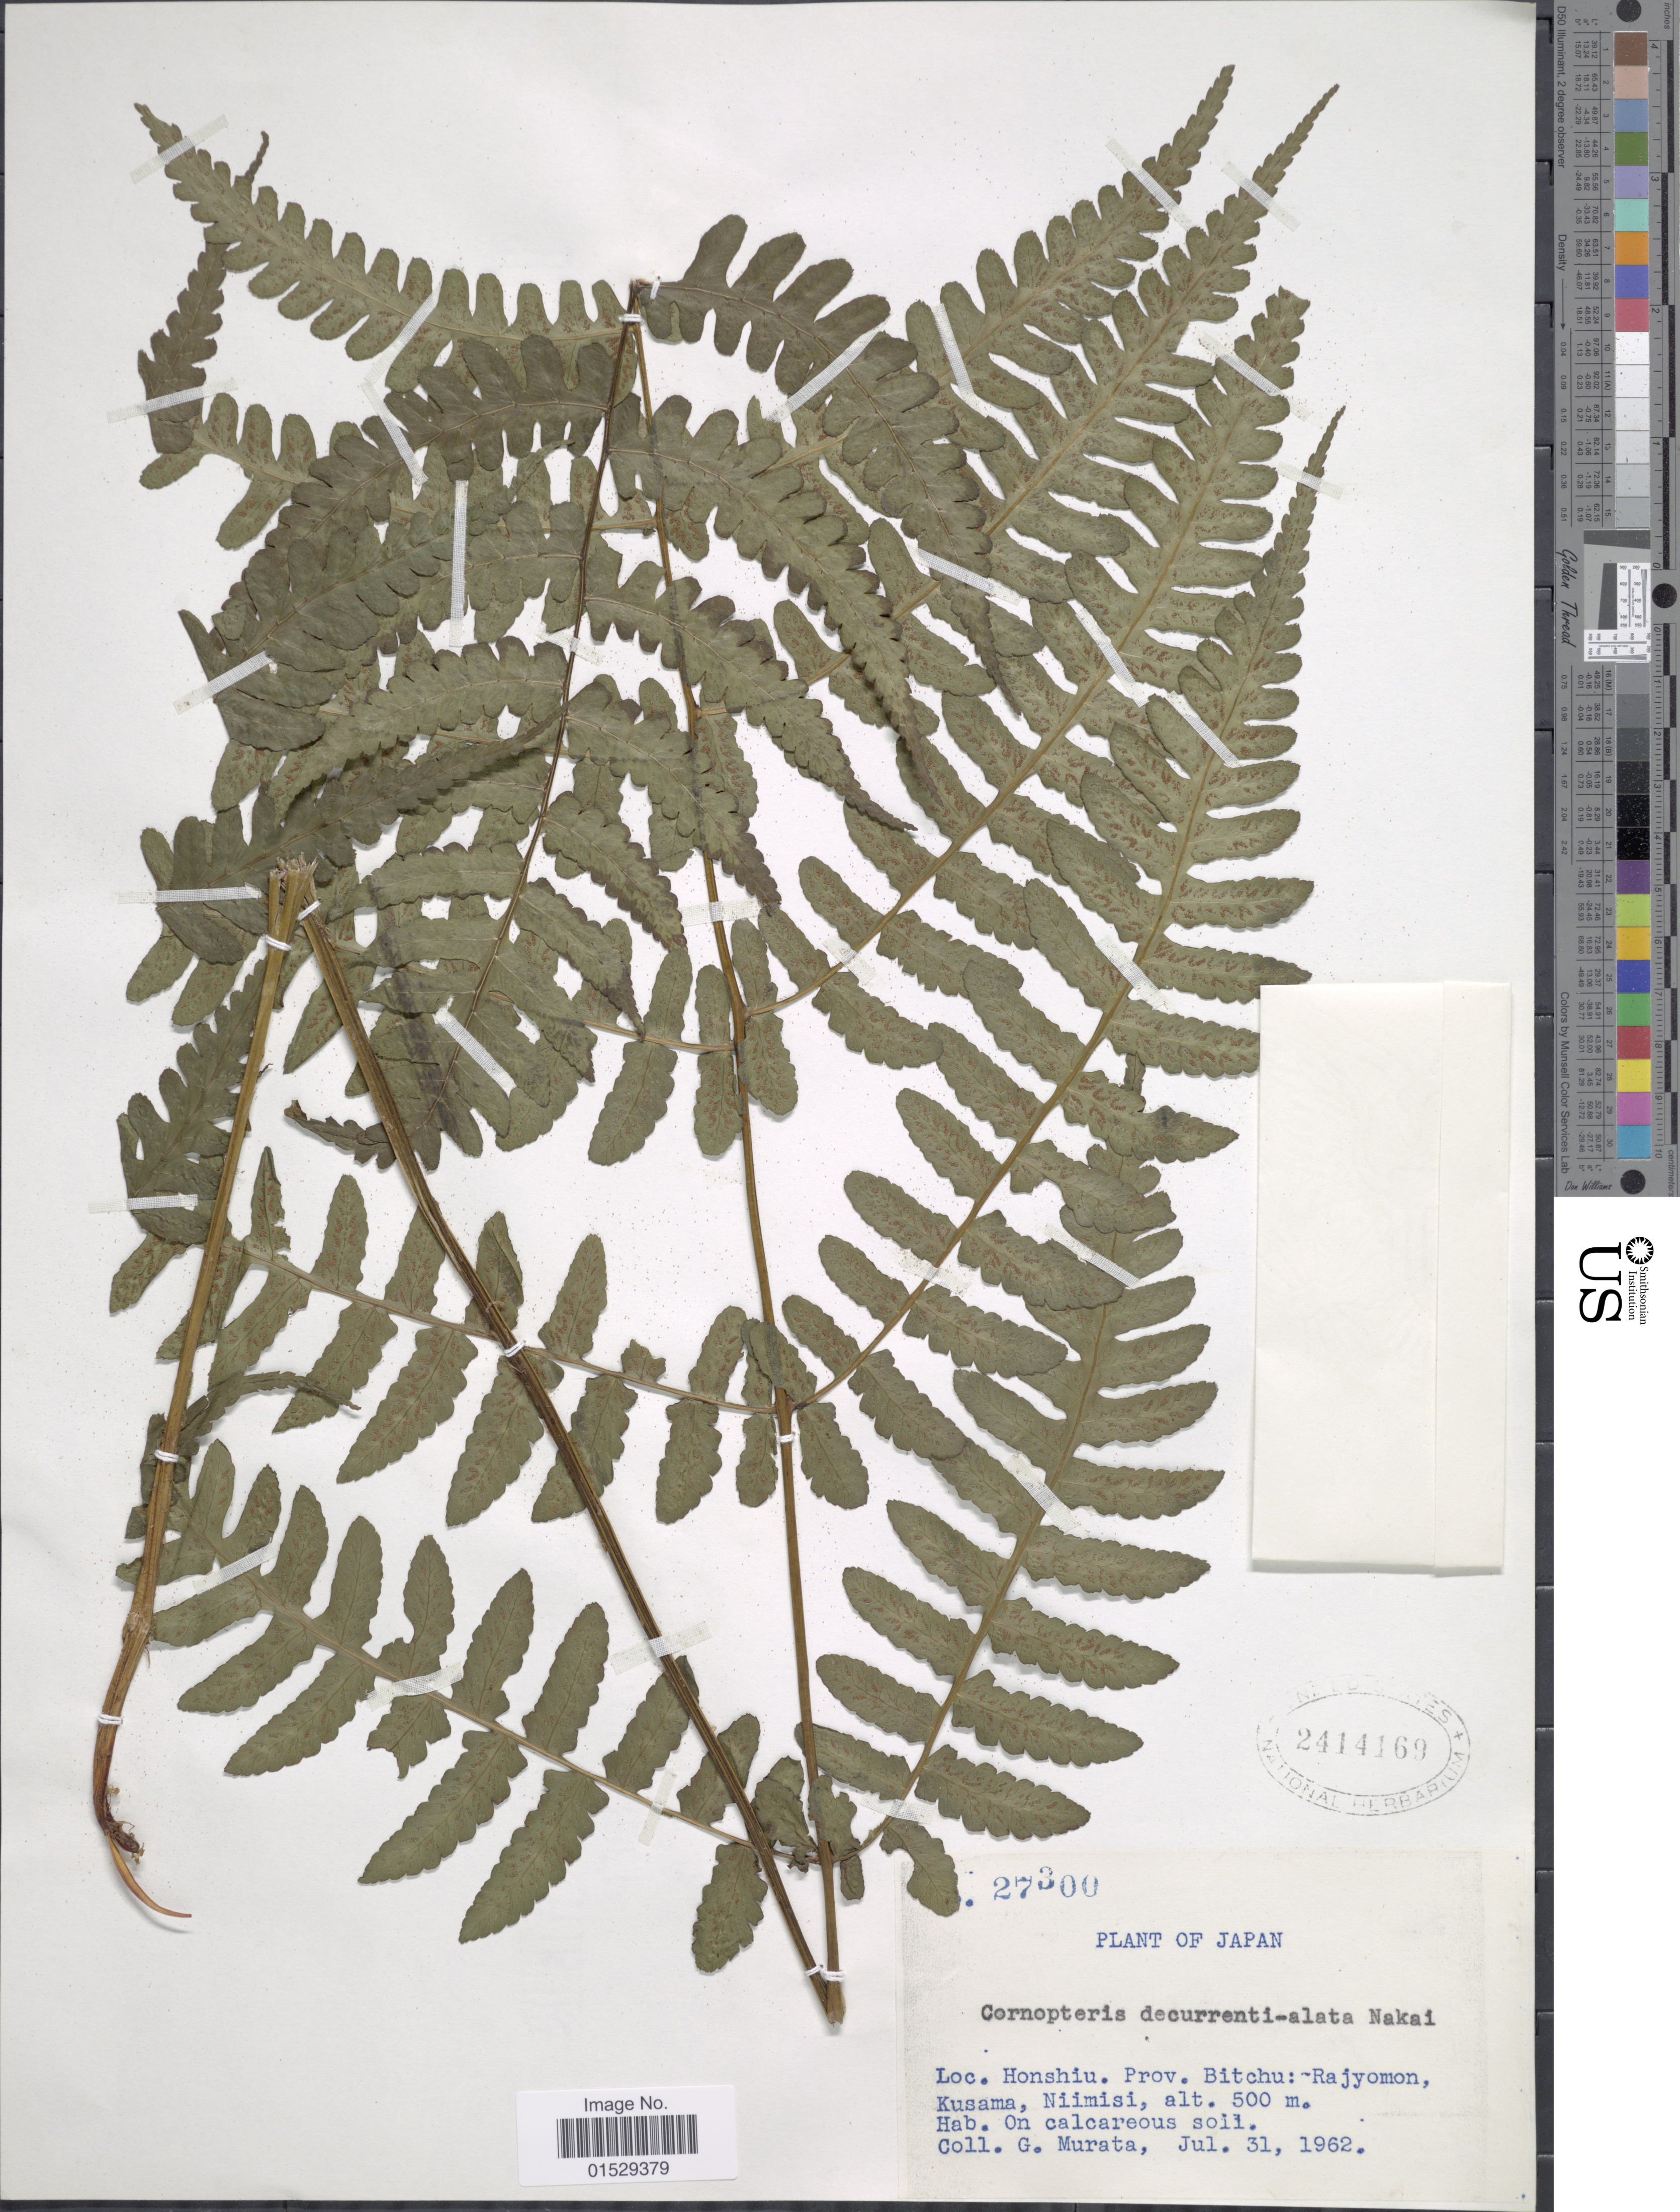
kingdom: Plantae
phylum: Tracheophyta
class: Polypodiopsida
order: Polypodiales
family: Athyriaceae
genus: Cornopteris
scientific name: Cornopteris decurrentialata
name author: (Hook.) Nakai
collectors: G. Murata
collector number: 27300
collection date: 1962-07-31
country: Japan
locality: Honshiu. Prov. Bitchu: Rajyomon, Kusama, Niimisi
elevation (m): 500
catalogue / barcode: US 2414169